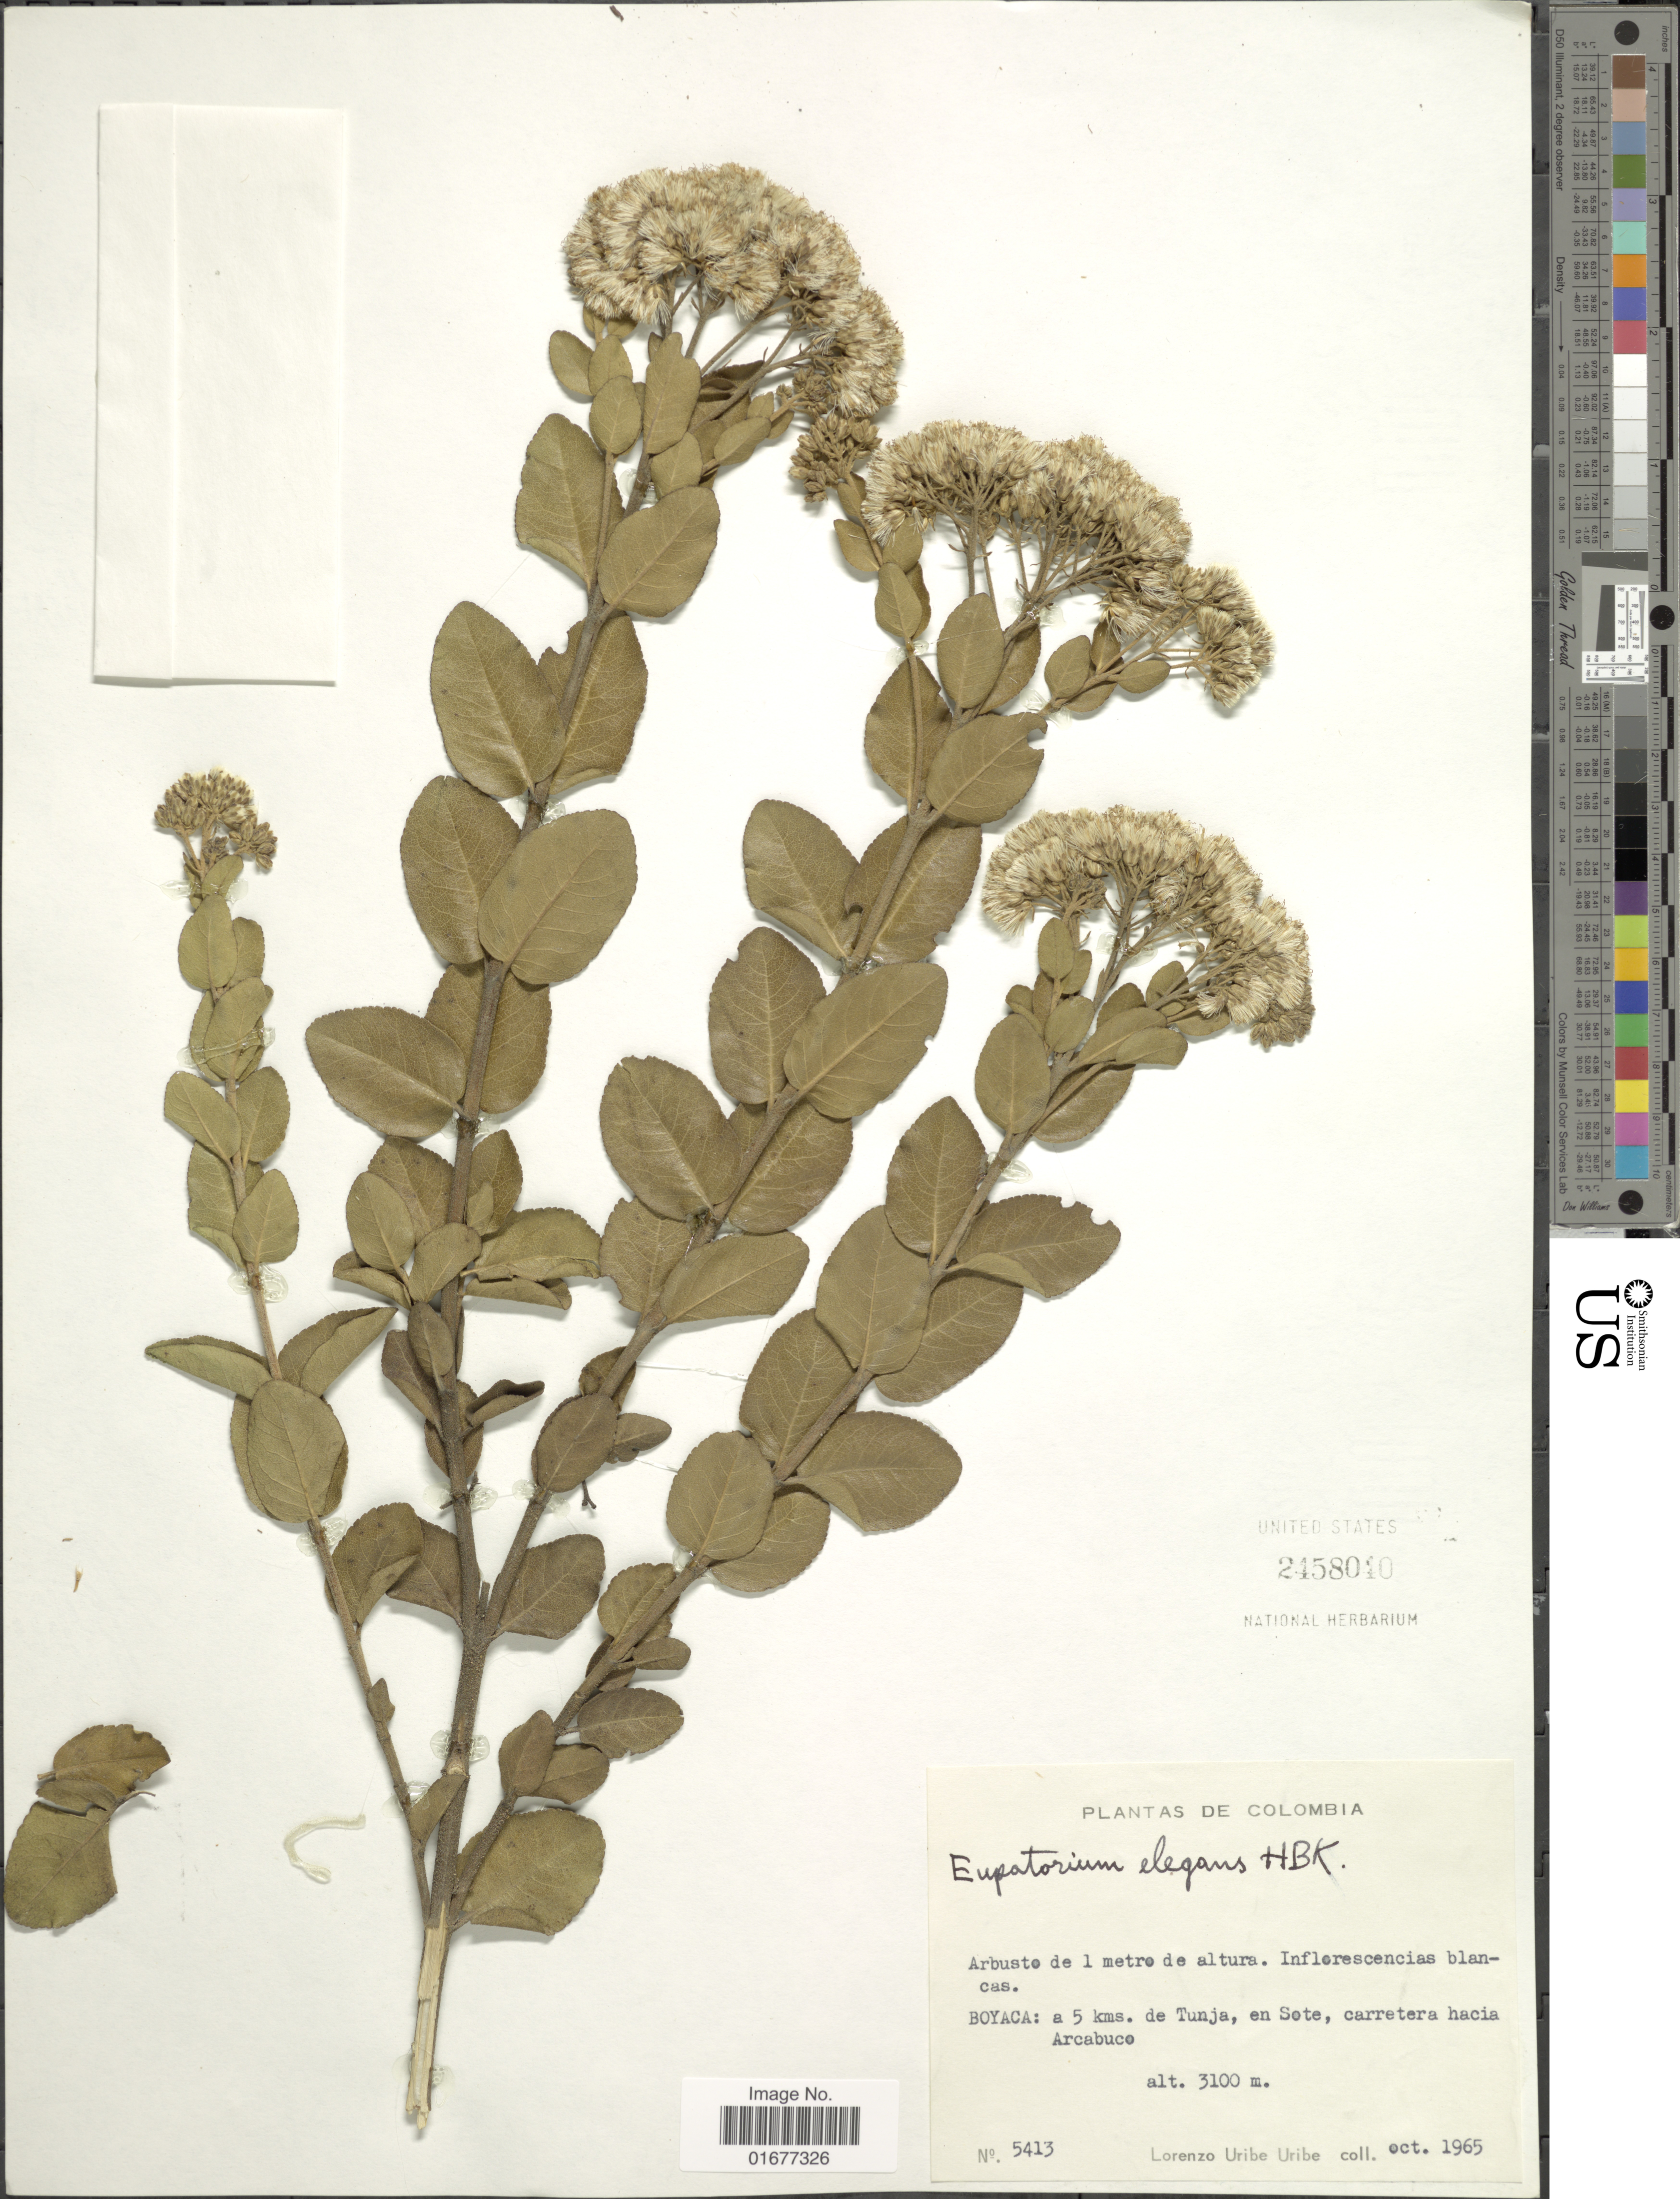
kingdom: Plantae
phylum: Tracheophyta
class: Magnoliopsida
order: Asterales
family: Asteraceae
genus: Ageratina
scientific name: Ageratina elegans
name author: (Kunth) R.M. King & H. Rob.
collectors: L. Uribe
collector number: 5413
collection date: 1965-10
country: Colombia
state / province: Boyacá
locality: Boyaca: a 5 kms. de Tunja, en Sote, carretera hacia Arcabuco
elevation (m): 3100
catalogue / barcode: US 2458040